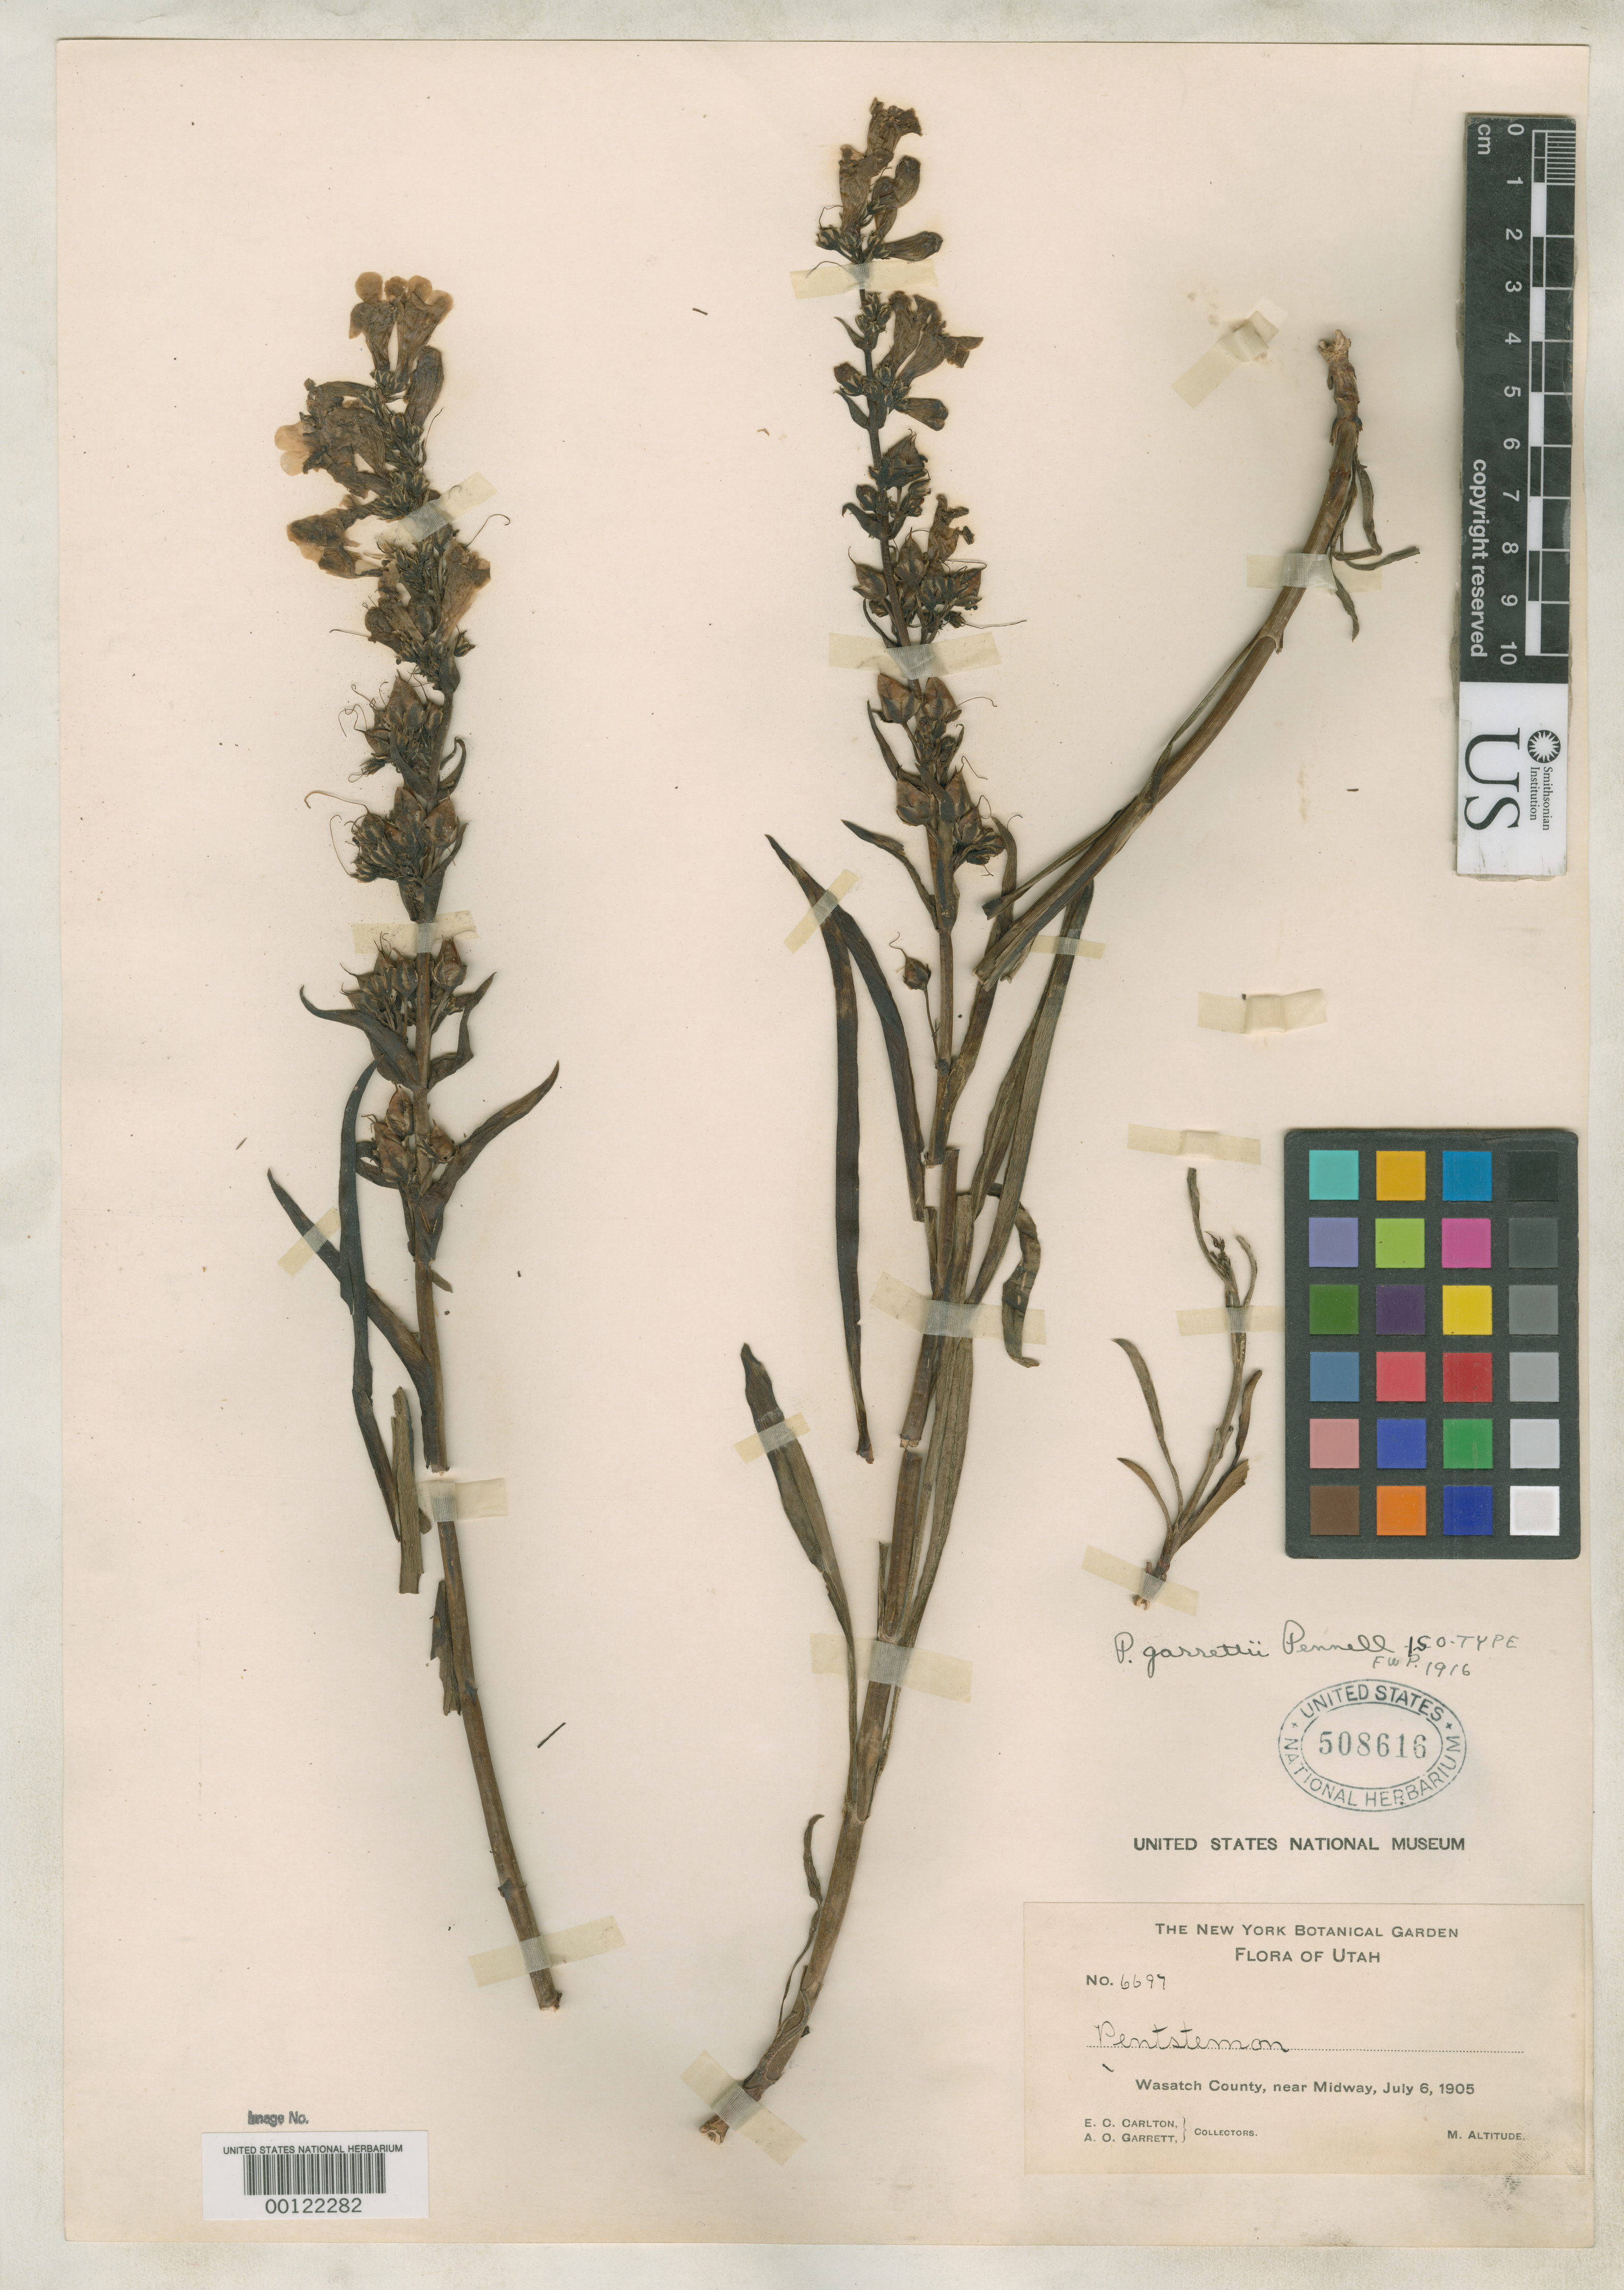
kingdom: Plantae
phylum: Tracheophyta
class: Magnoliopsida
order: Lamiales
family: Plantaginaceae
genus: Penstemon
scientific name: Penstemon garrettii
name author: Pennell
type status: Isotype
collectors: A. O. Garrett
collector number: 6697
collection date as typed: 06 Jul 1905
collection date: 1905-07-06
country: United States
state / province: Utah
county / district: Wasatch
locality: Midway.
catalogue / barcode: US 508616